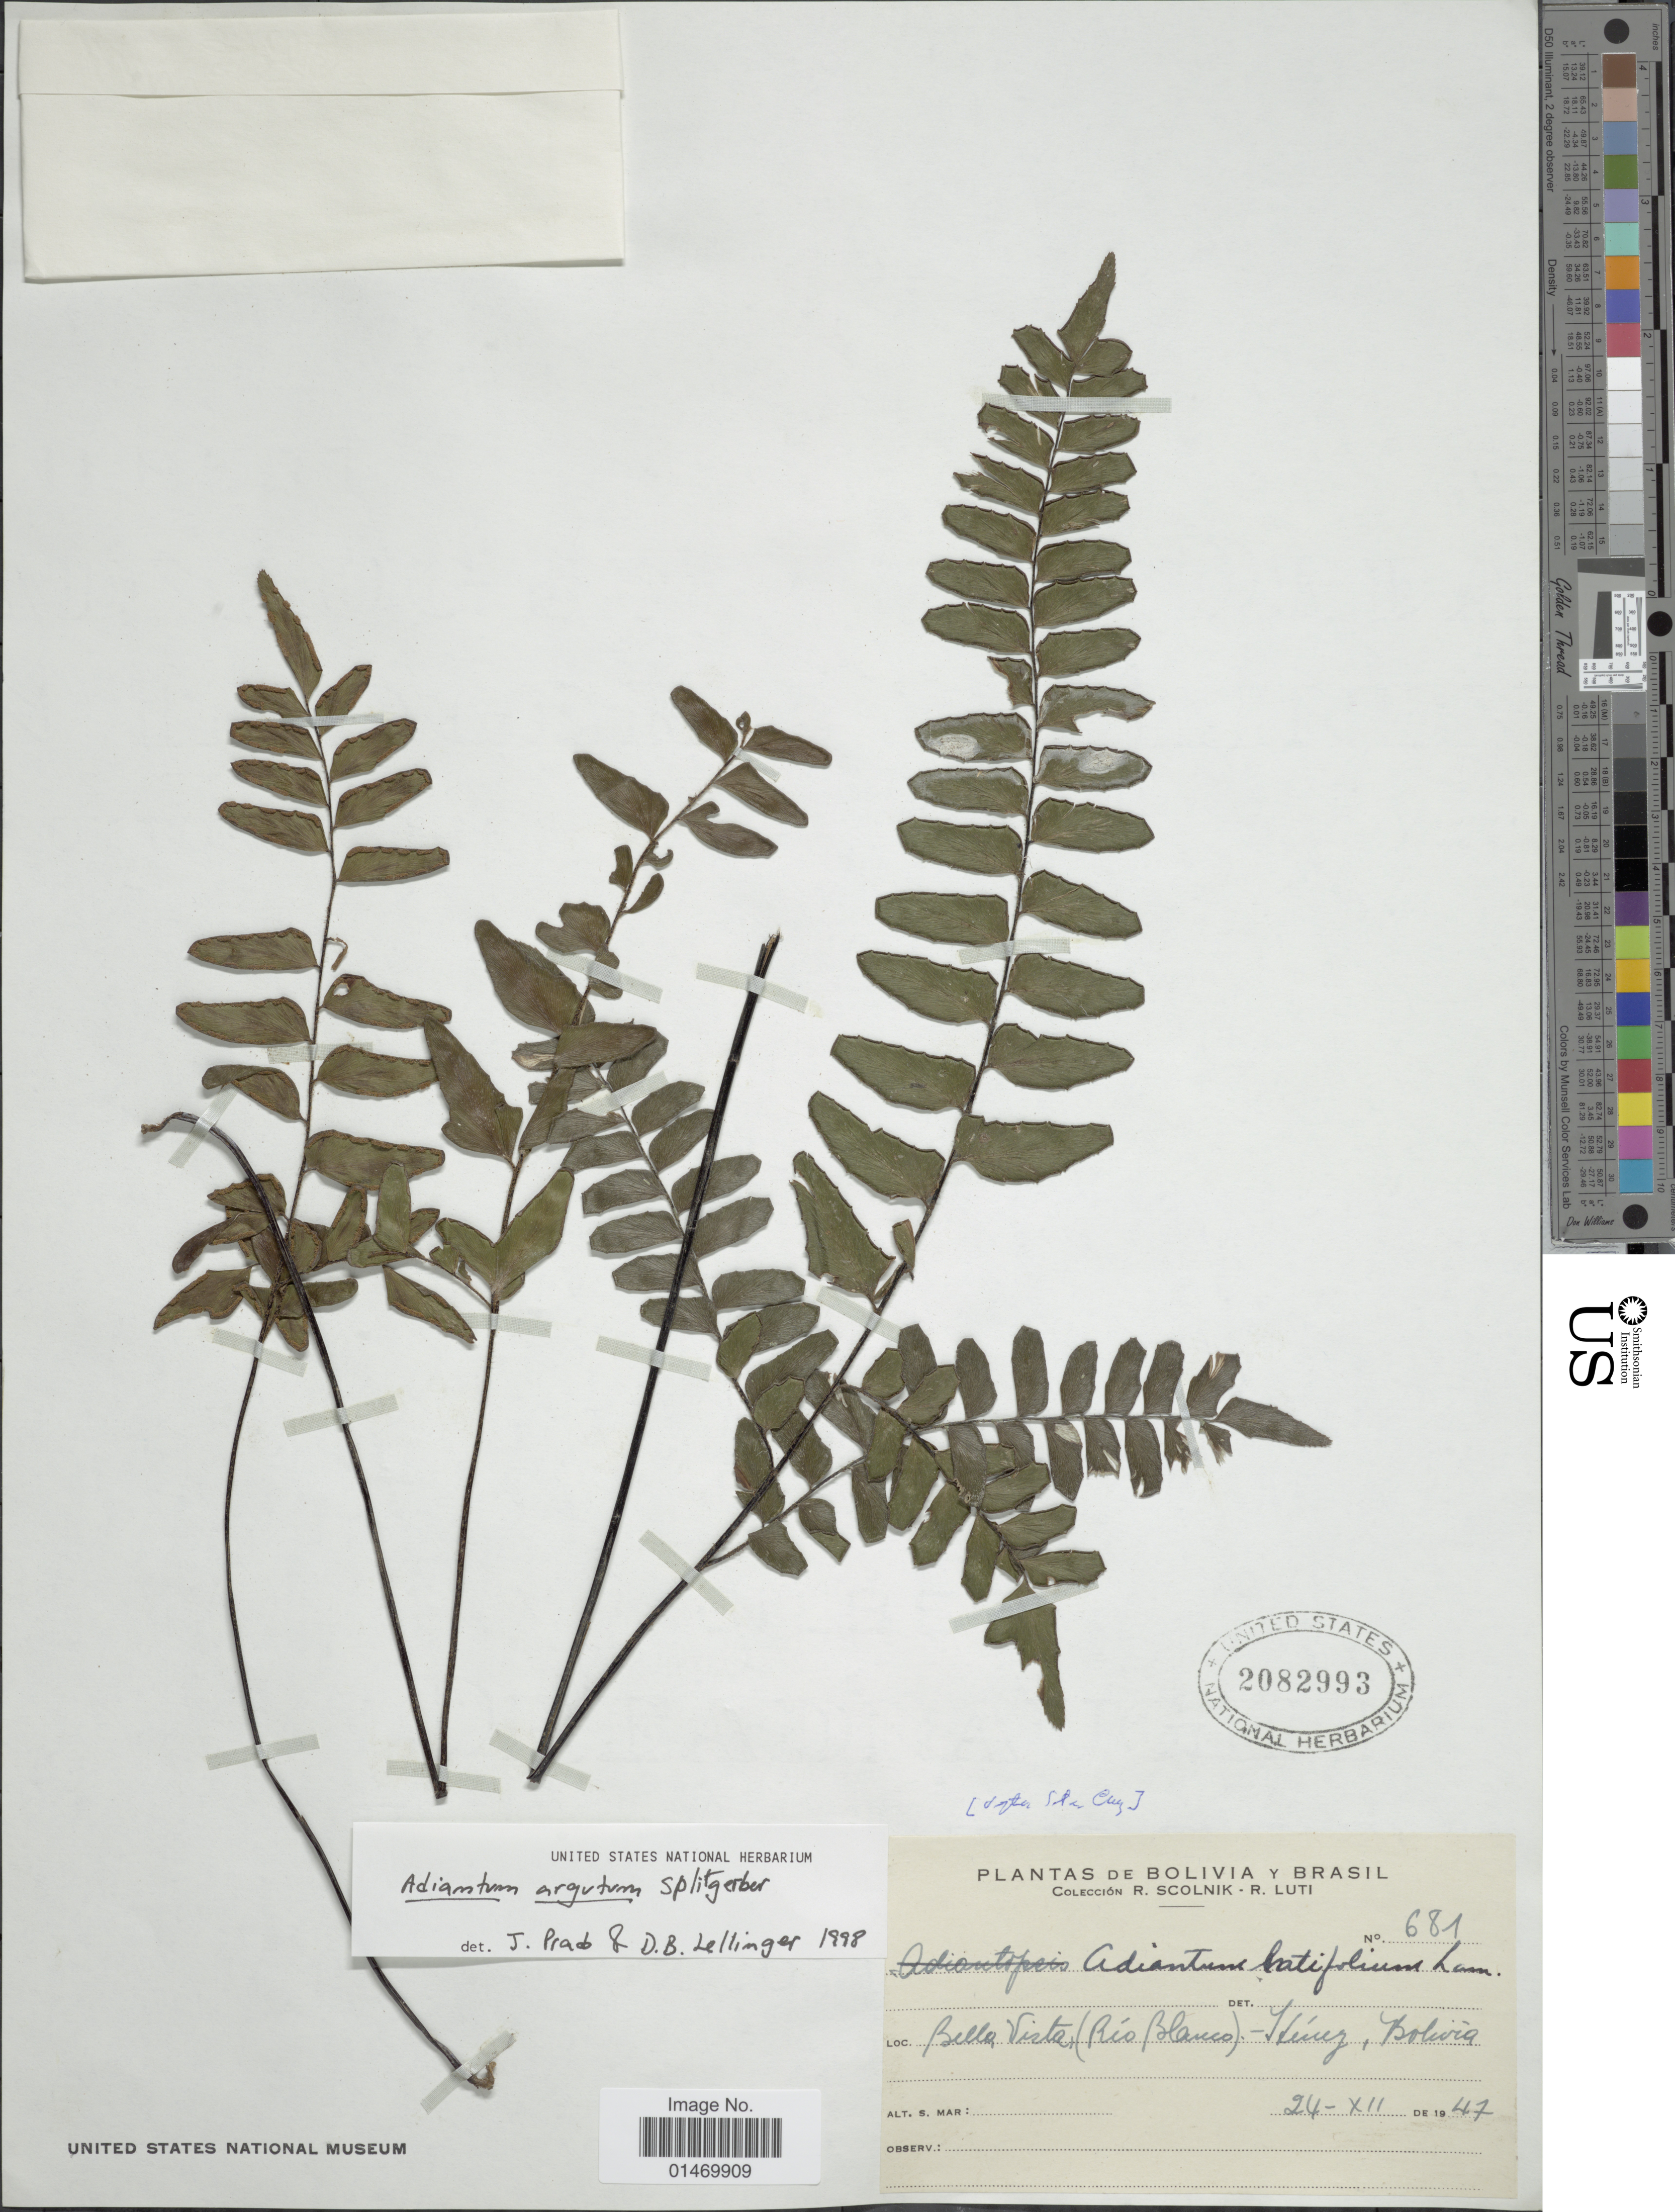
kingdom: Plantae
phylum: Tracheophyta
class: Polypodiopsida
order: Polypodiales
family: Pteridaceae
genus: Adiantum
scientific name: Adiantum argutum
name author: Splitg.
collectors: R. Scolnik & R. Luti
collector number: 681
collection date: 1947-12-24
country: Bolivia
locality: Bolivia, Bella Vista (Rio Blanco).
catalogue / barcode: US 2082993